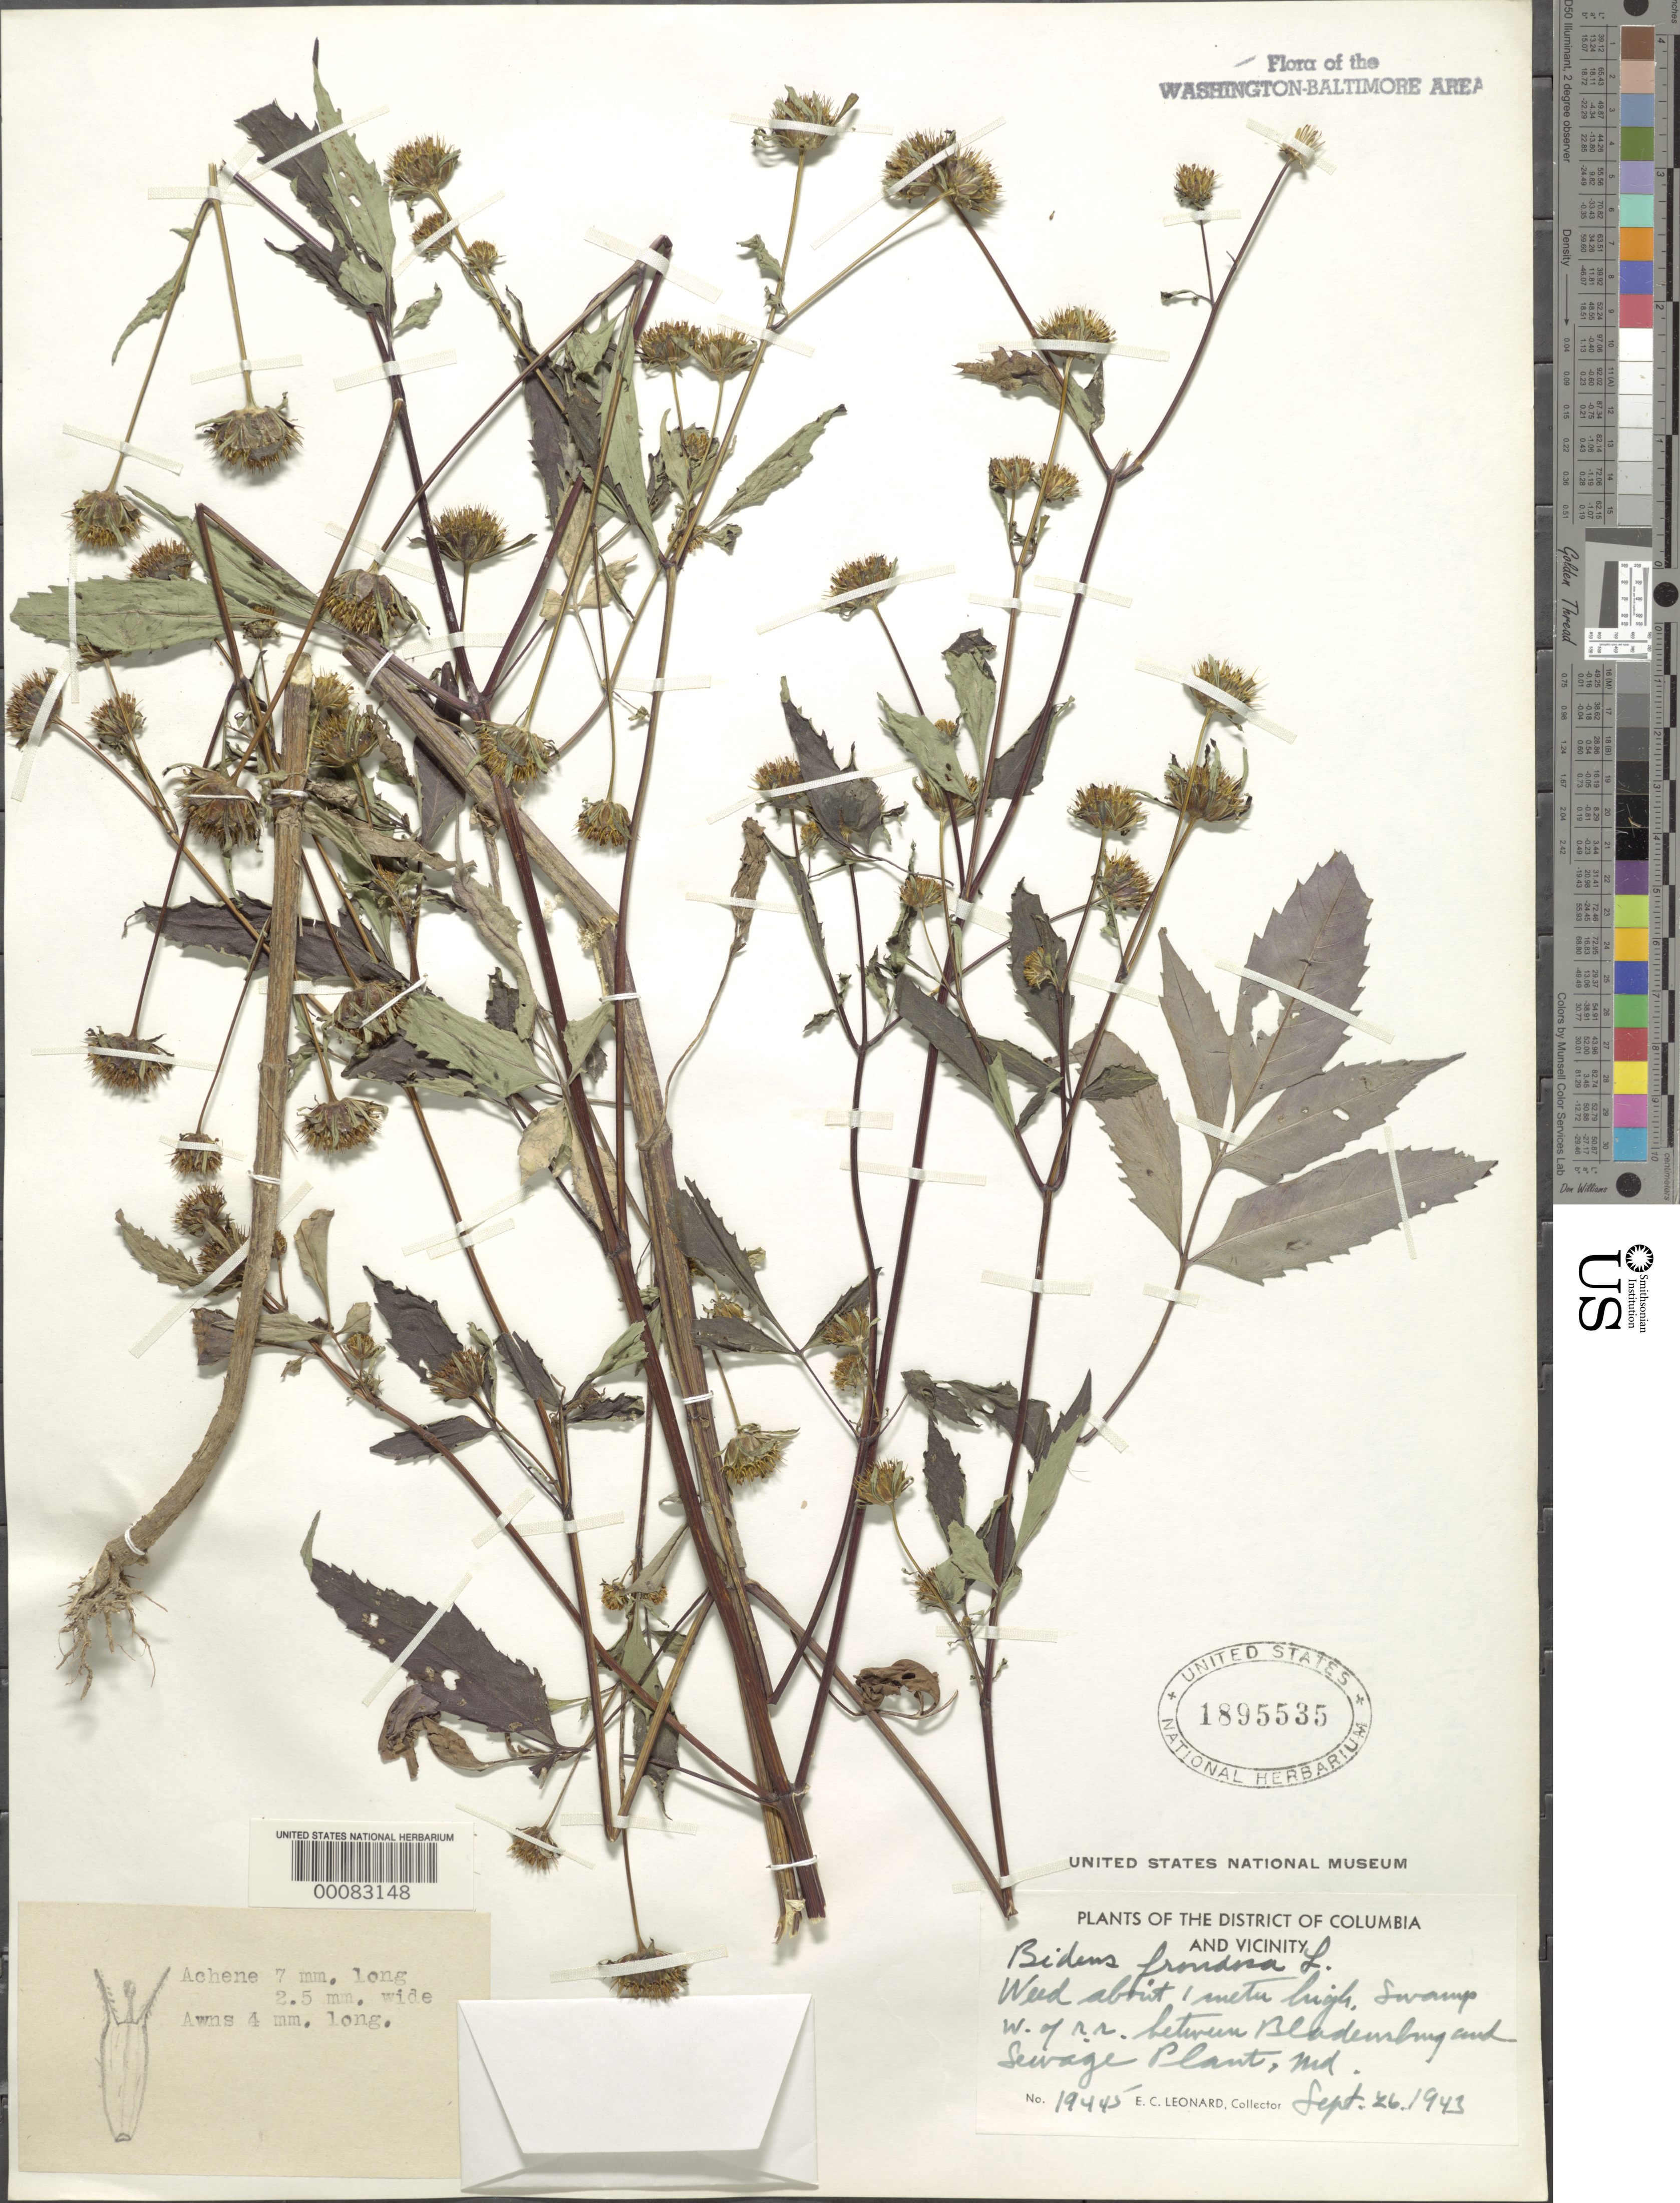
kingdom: Plantae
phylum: Tracheophyta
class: Magnoliopsida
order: Asterales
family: Asteraceae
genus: Bidens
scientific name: Bidens frondosa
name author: L.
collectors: E. C. Leonard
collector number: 19445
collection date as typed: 26 Sep 1943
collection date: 1943-09-26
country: United States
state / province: Maryland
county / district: Prince George's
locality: between Bladensburg and Sewage Plant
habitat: Swamp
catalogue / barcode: US 1895535